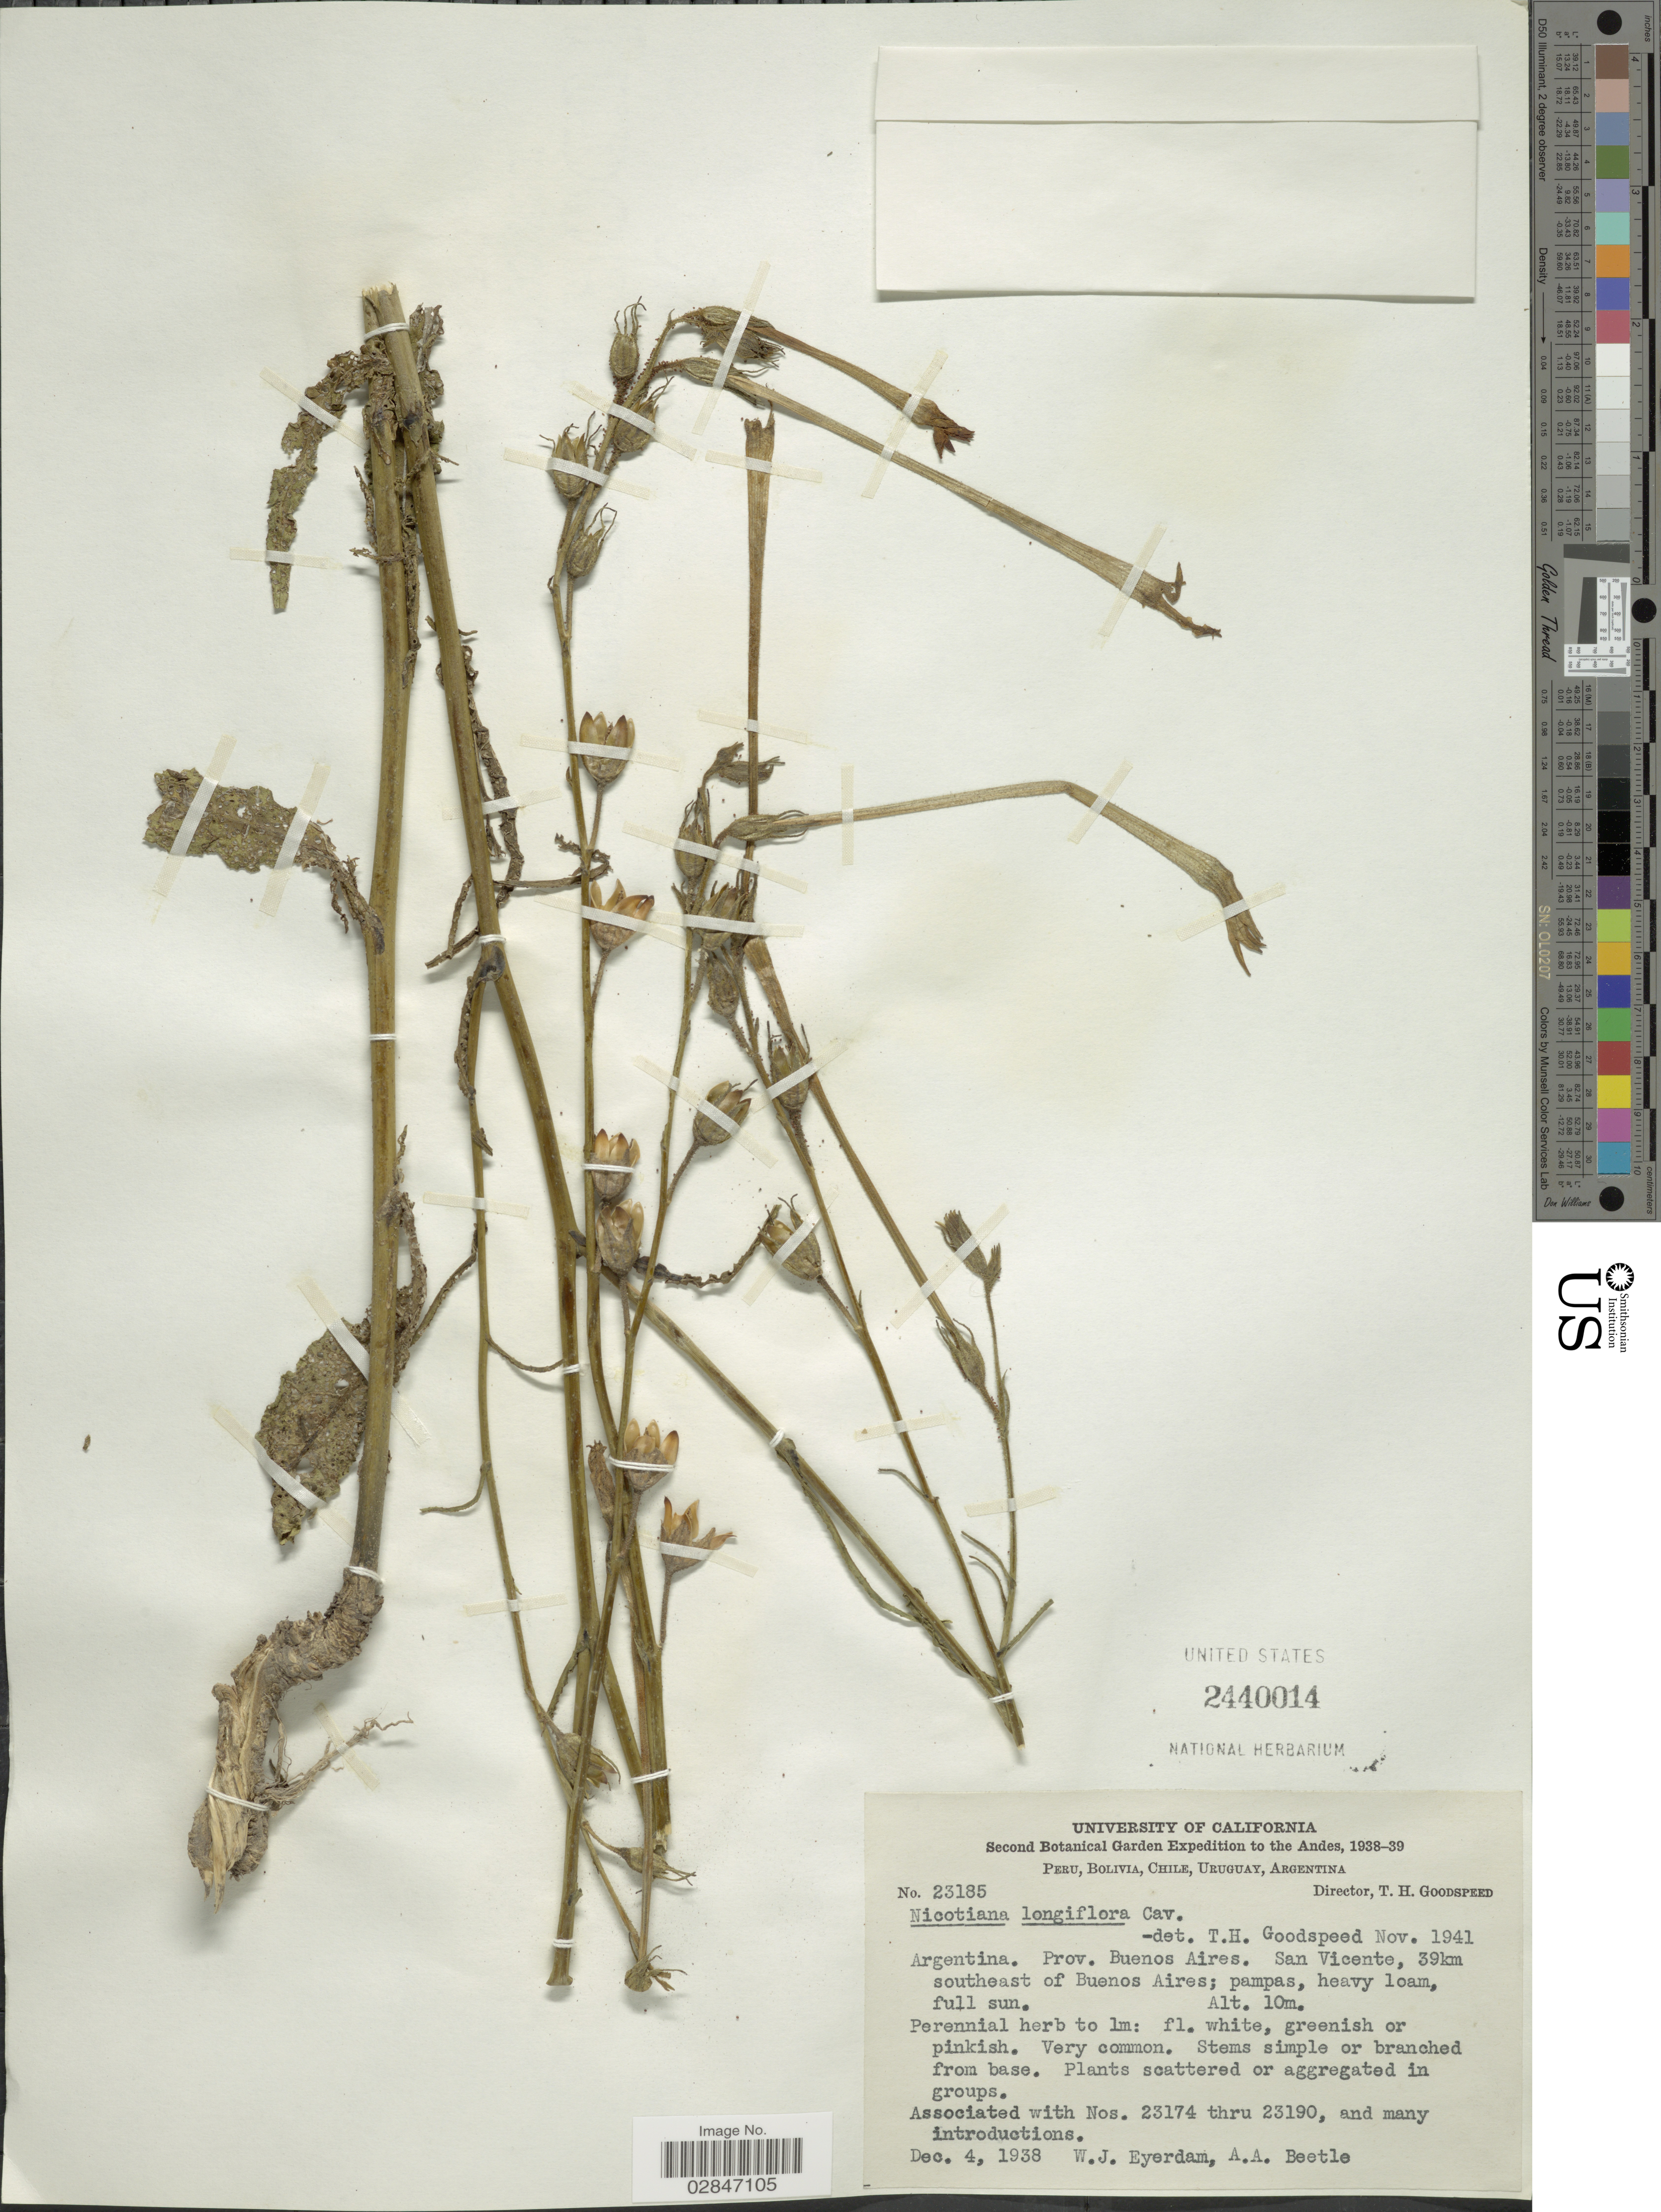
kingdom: Plantae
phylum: Tracheophyta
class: Magnoliopsida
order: Solanales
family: Solanaceae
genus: Nicotiana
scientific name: Nicotiana longiflora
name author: Cav.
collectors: W. J. Eyerdam & A. A. Beetle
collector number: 23185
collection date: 1938-12-04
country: Argentina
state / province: Buenos Aires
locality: Prov. Buenos Aires, San Vicente, 39km southeast of Buenos Aires, The Andes.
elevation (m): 10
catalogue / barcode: US 2440014